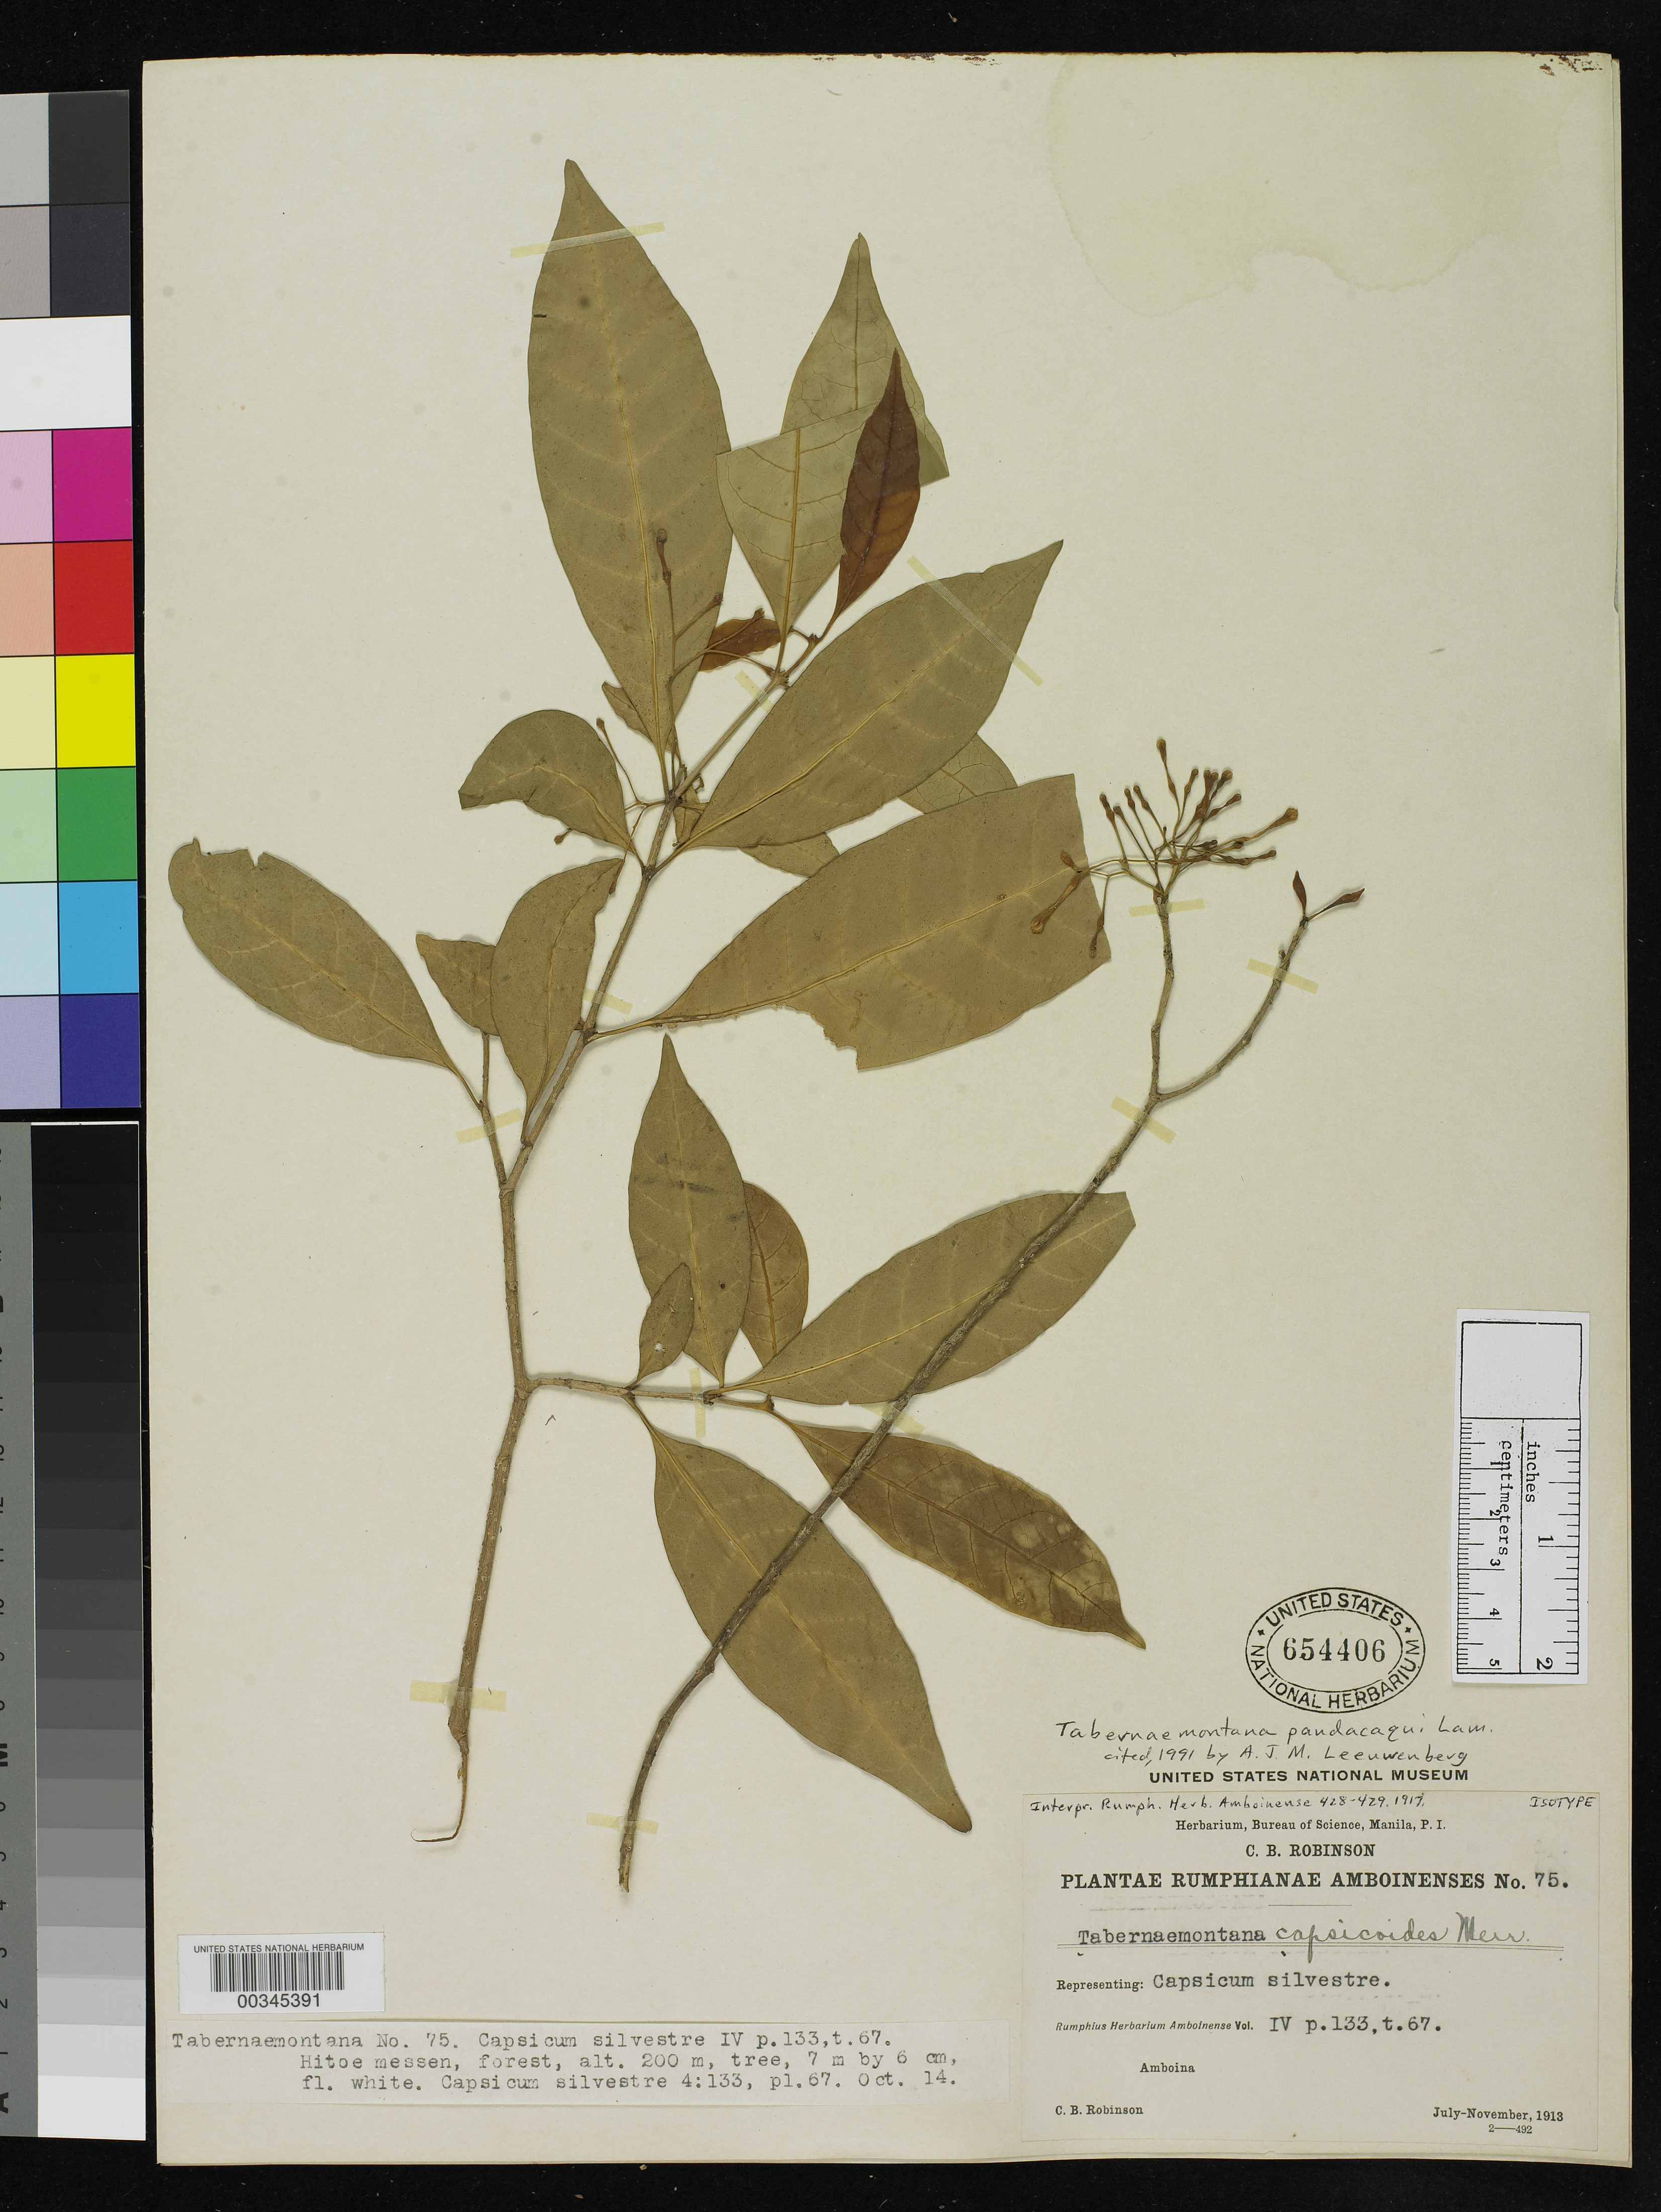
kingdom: Plantae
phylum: Tracheophyta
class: Magnoliopsida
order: Gentianales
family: Apocynaceae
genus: Tabernaemontana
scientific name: Tabernaemontana capsicoides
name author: Merr.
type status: Isotype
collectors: C. Robinson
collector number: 75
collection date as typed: Jul 1913 to -- Nov 1913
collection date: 1913-07/1913-11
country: Indonesia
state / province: Maluku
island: Amboina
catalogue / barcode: US 654406